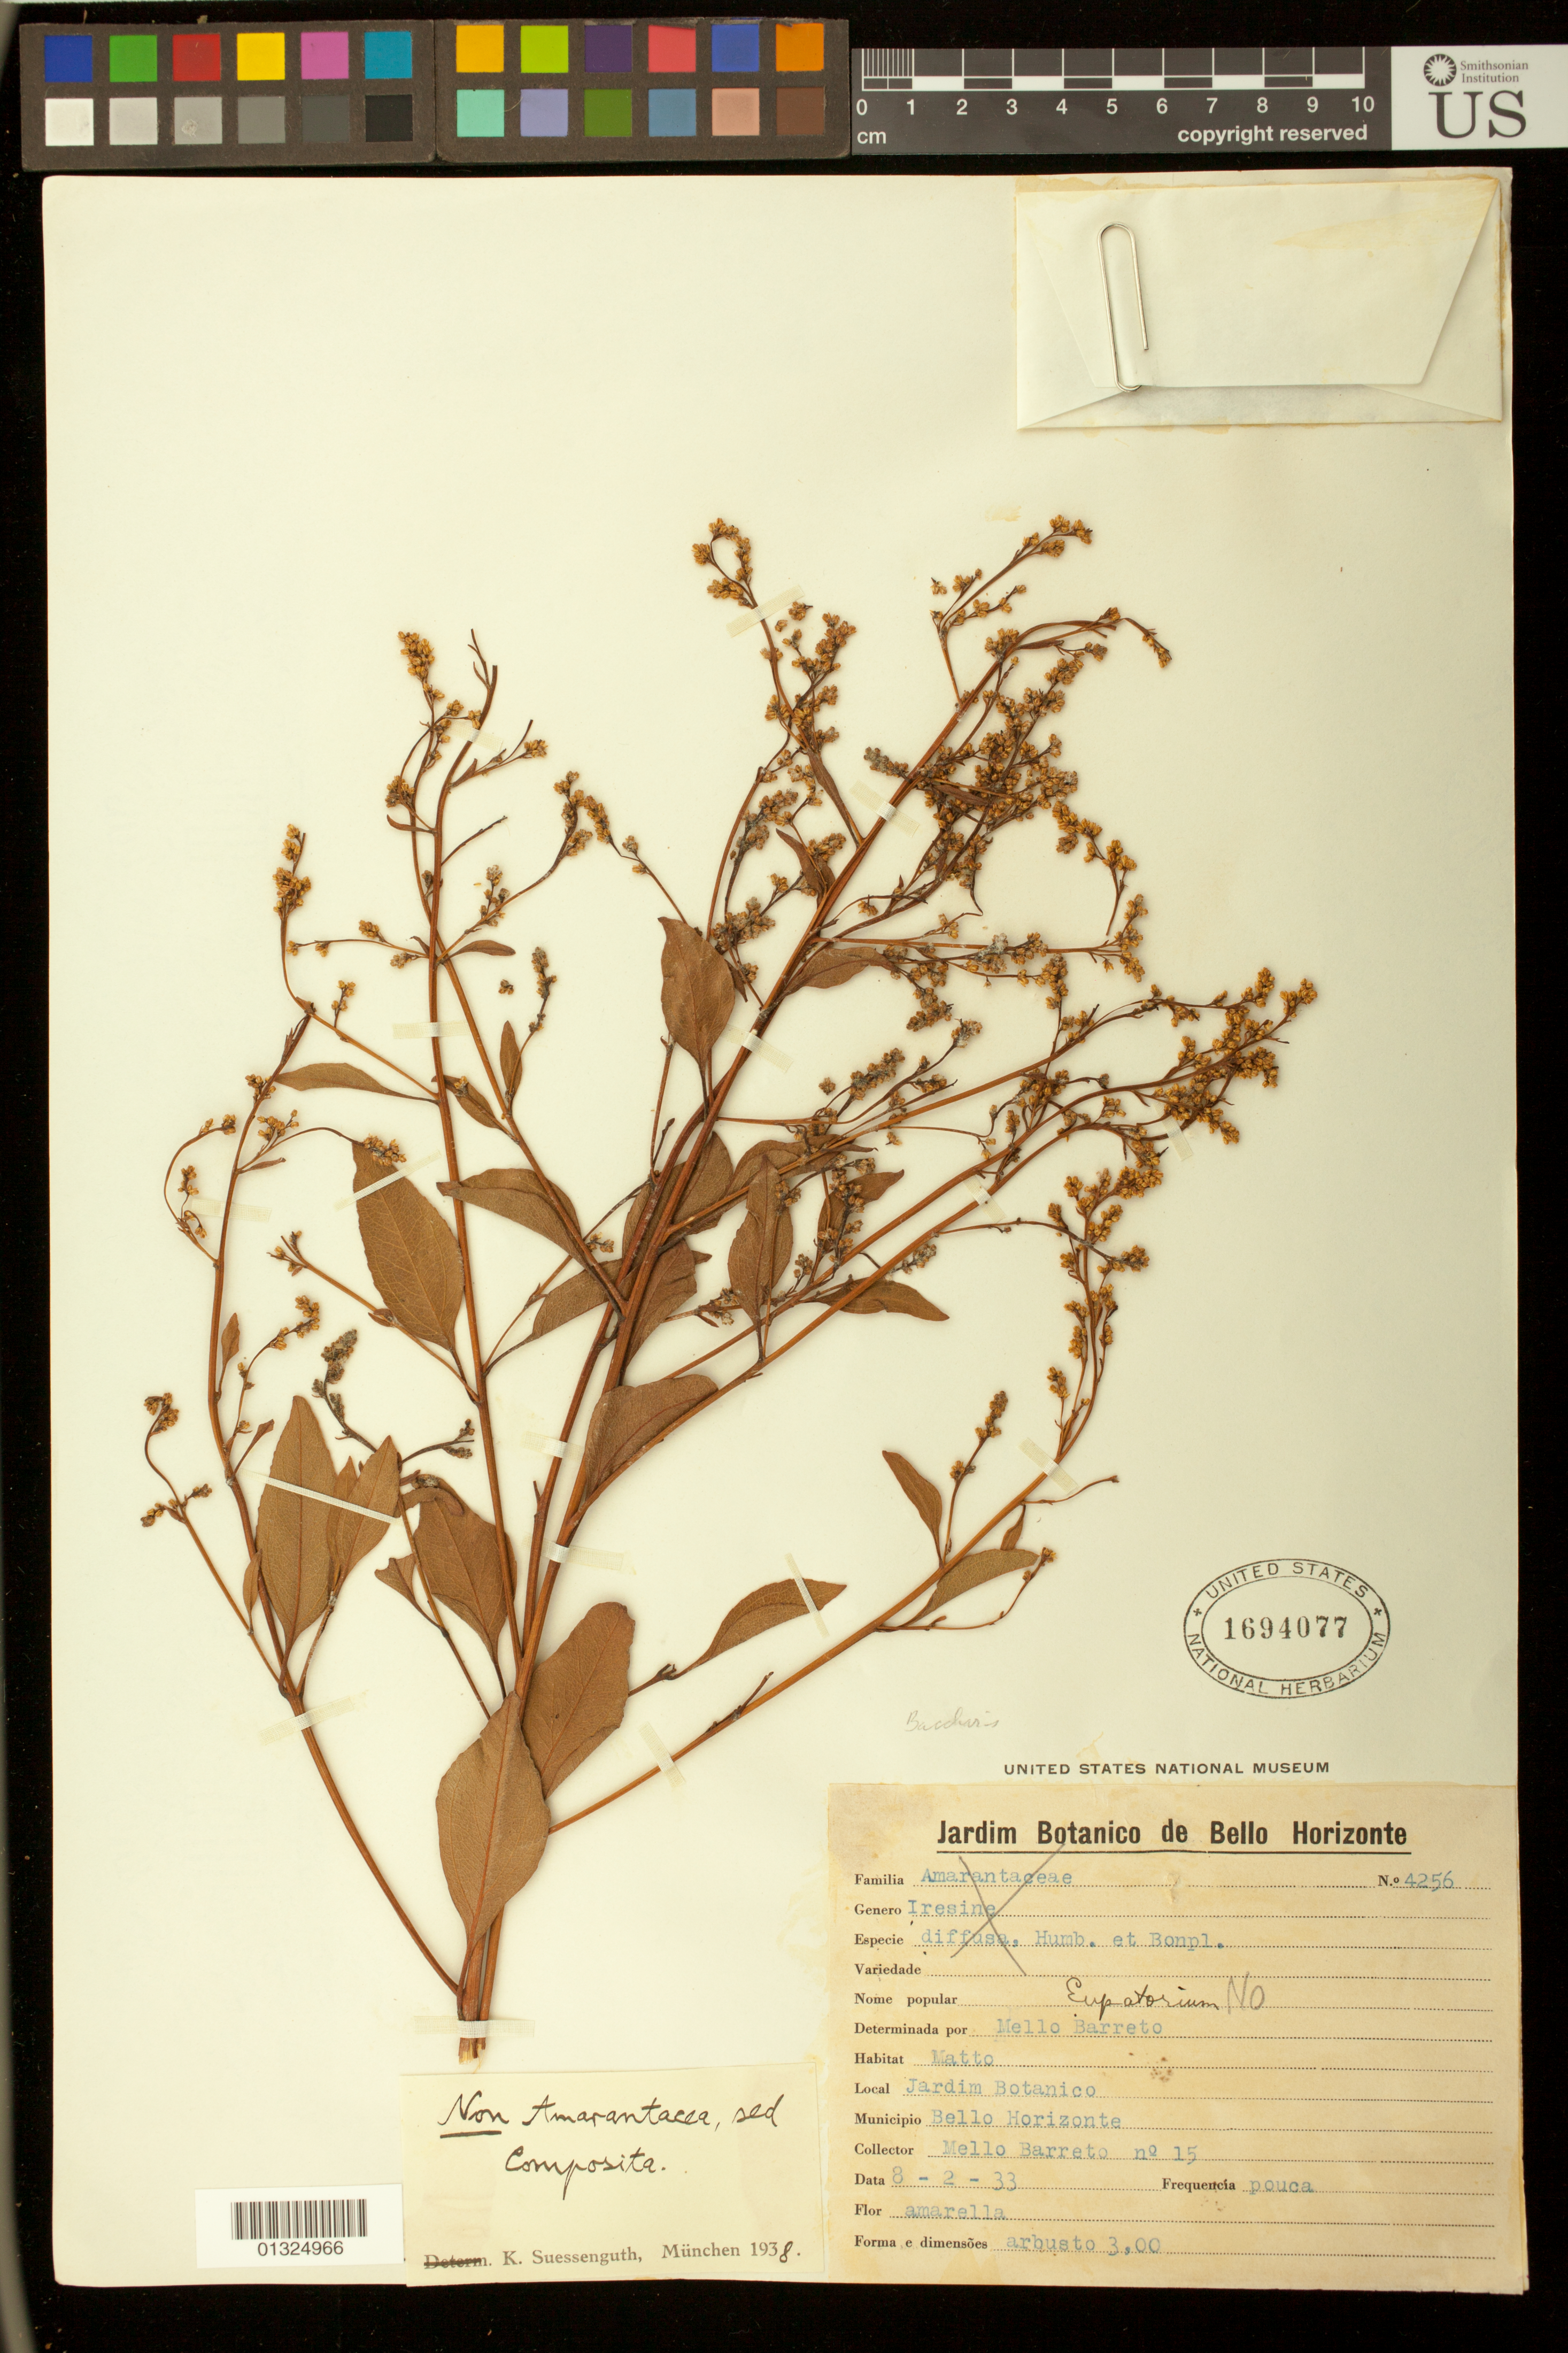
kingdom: Plantae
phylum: Tracheophyta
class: Magnoliopsida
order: Asterales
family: Asteraceae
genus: Baccharis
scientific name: Baccharis sp.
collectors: -. Mello Barreto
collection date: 1933-02-08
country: Brazil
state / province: Minas Gerais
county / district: Belo Horizonte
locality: Jardim Botanico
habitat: matto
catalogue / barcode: US 1694077